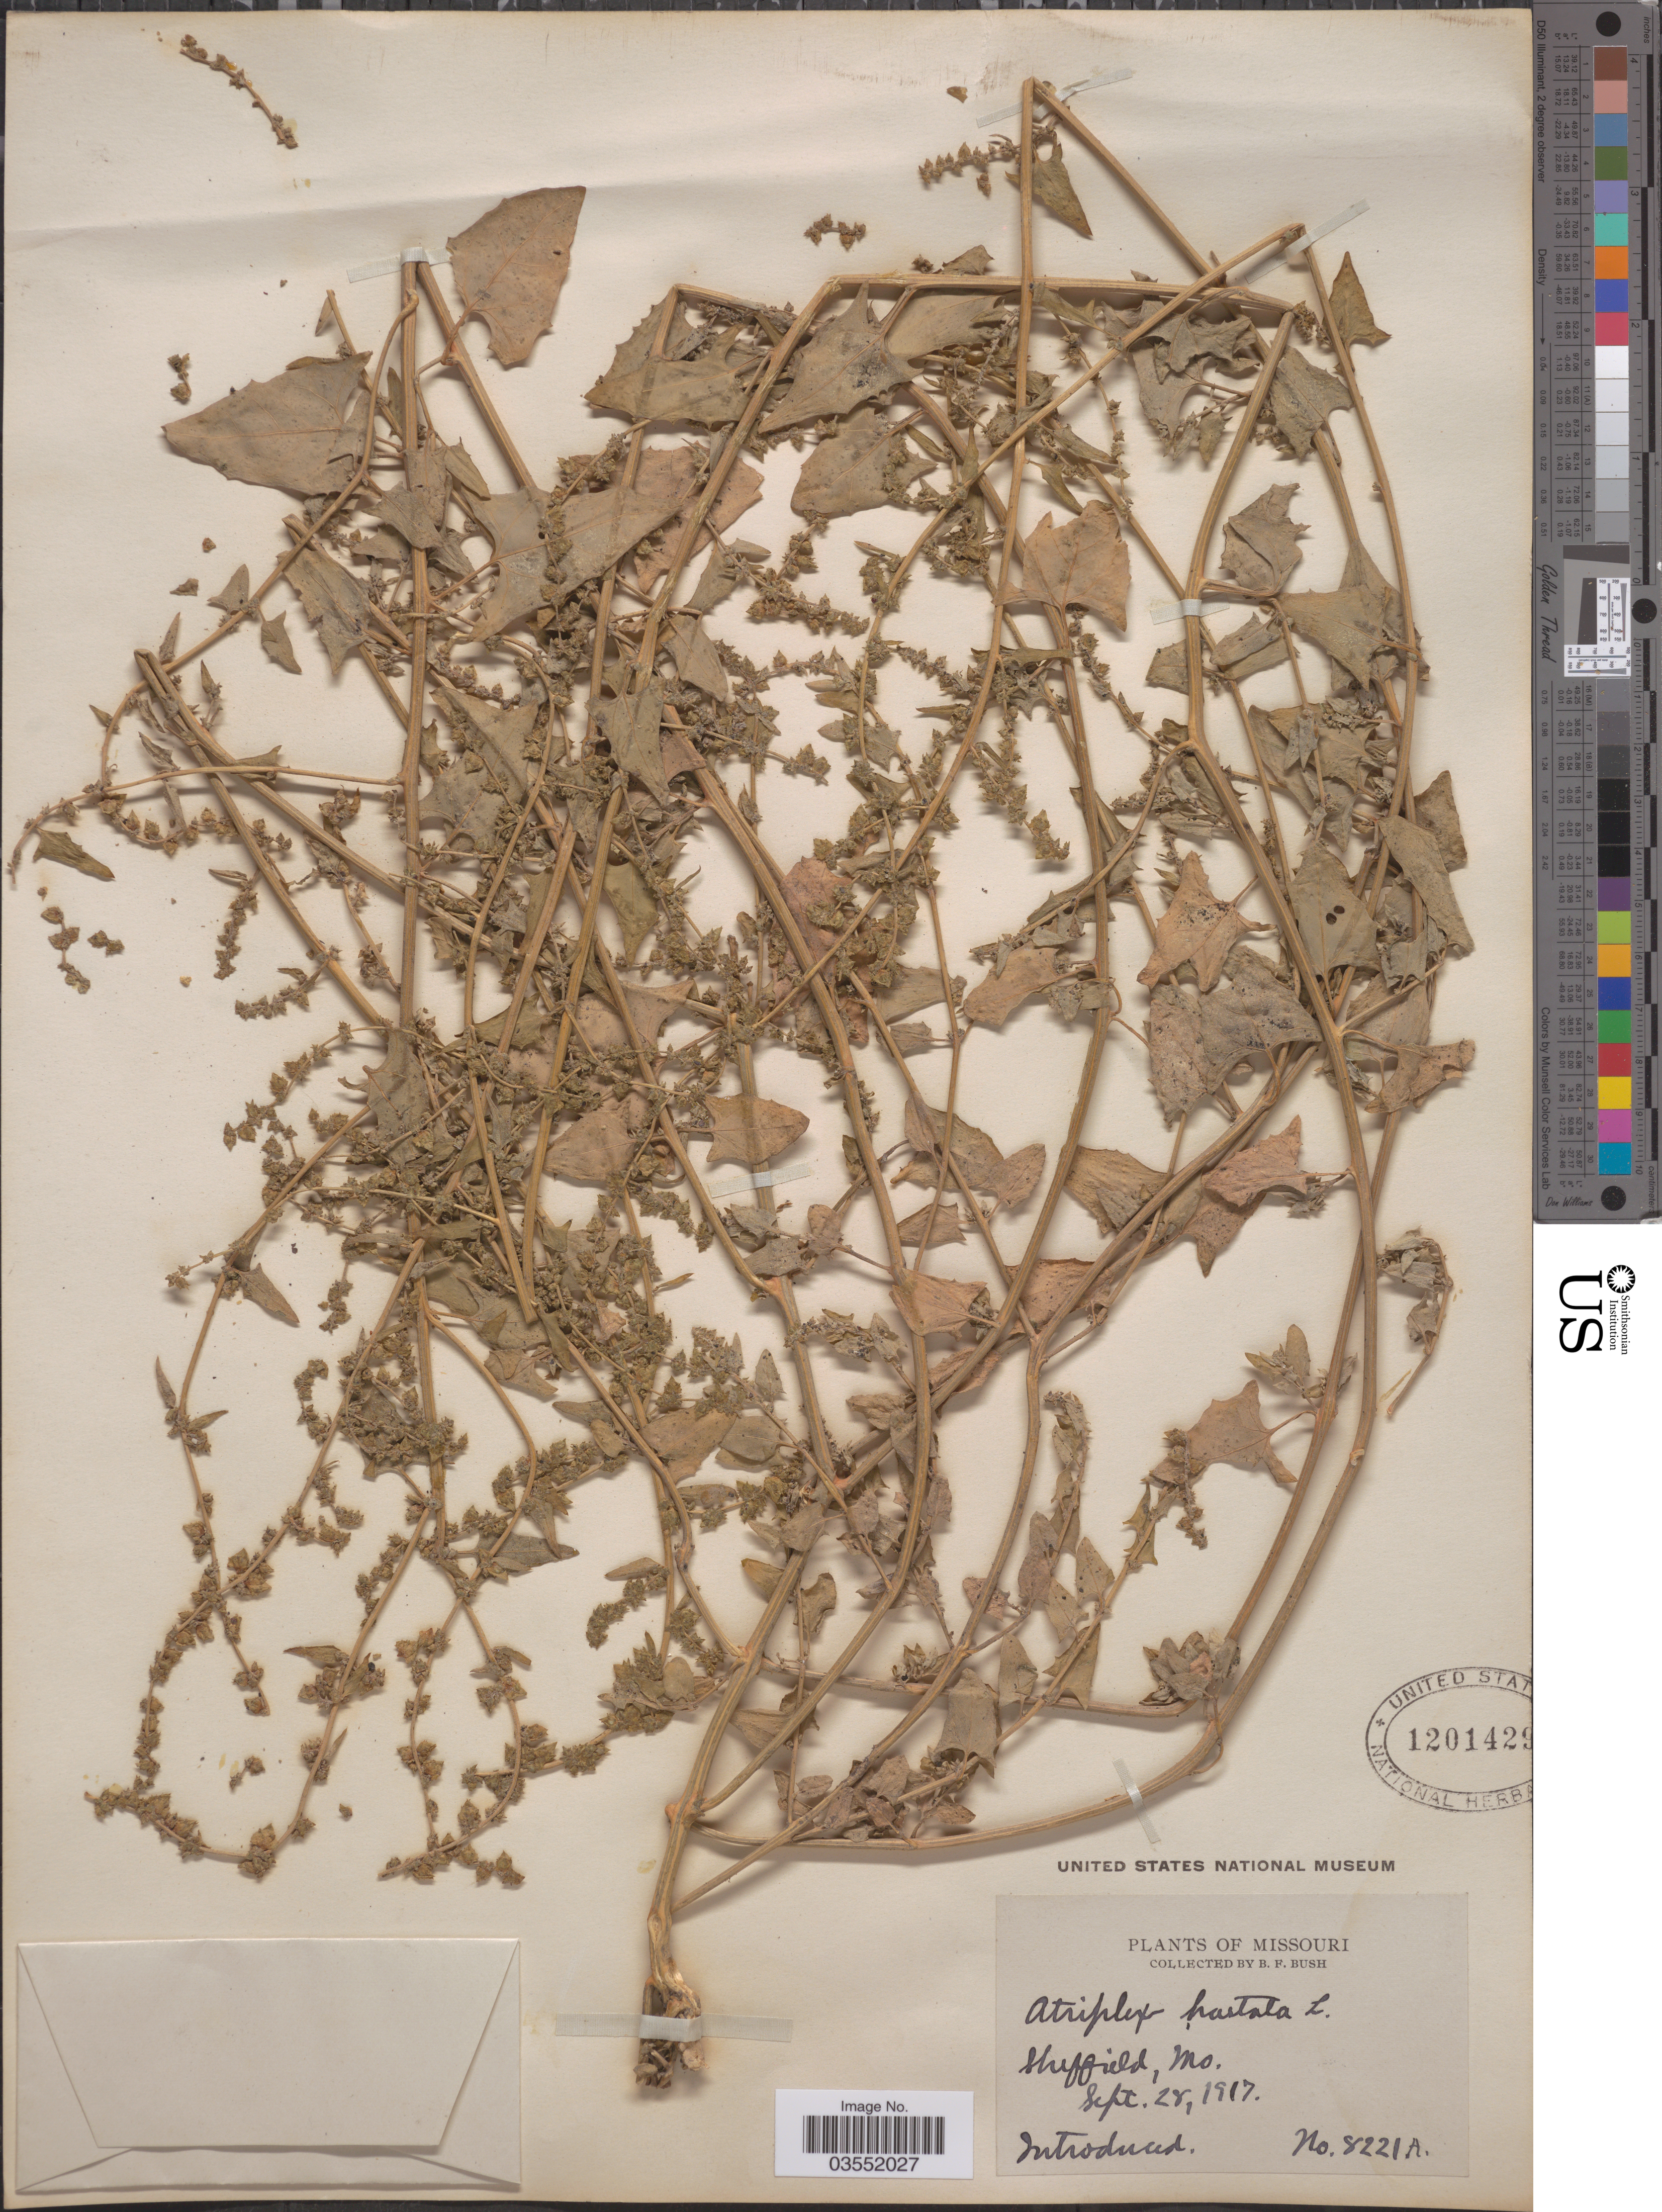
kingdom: Plantae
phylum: Tracheophyta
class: Magnoliopsida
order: Caryophyllales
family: Amaranthaceae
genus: Atriplex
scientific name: Atriplex hastata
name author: L.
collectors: B. F. Bush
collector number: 8221A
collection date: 1917-09-28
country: United States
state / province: Missouri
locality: Sheffield.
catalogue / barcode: US 1201429